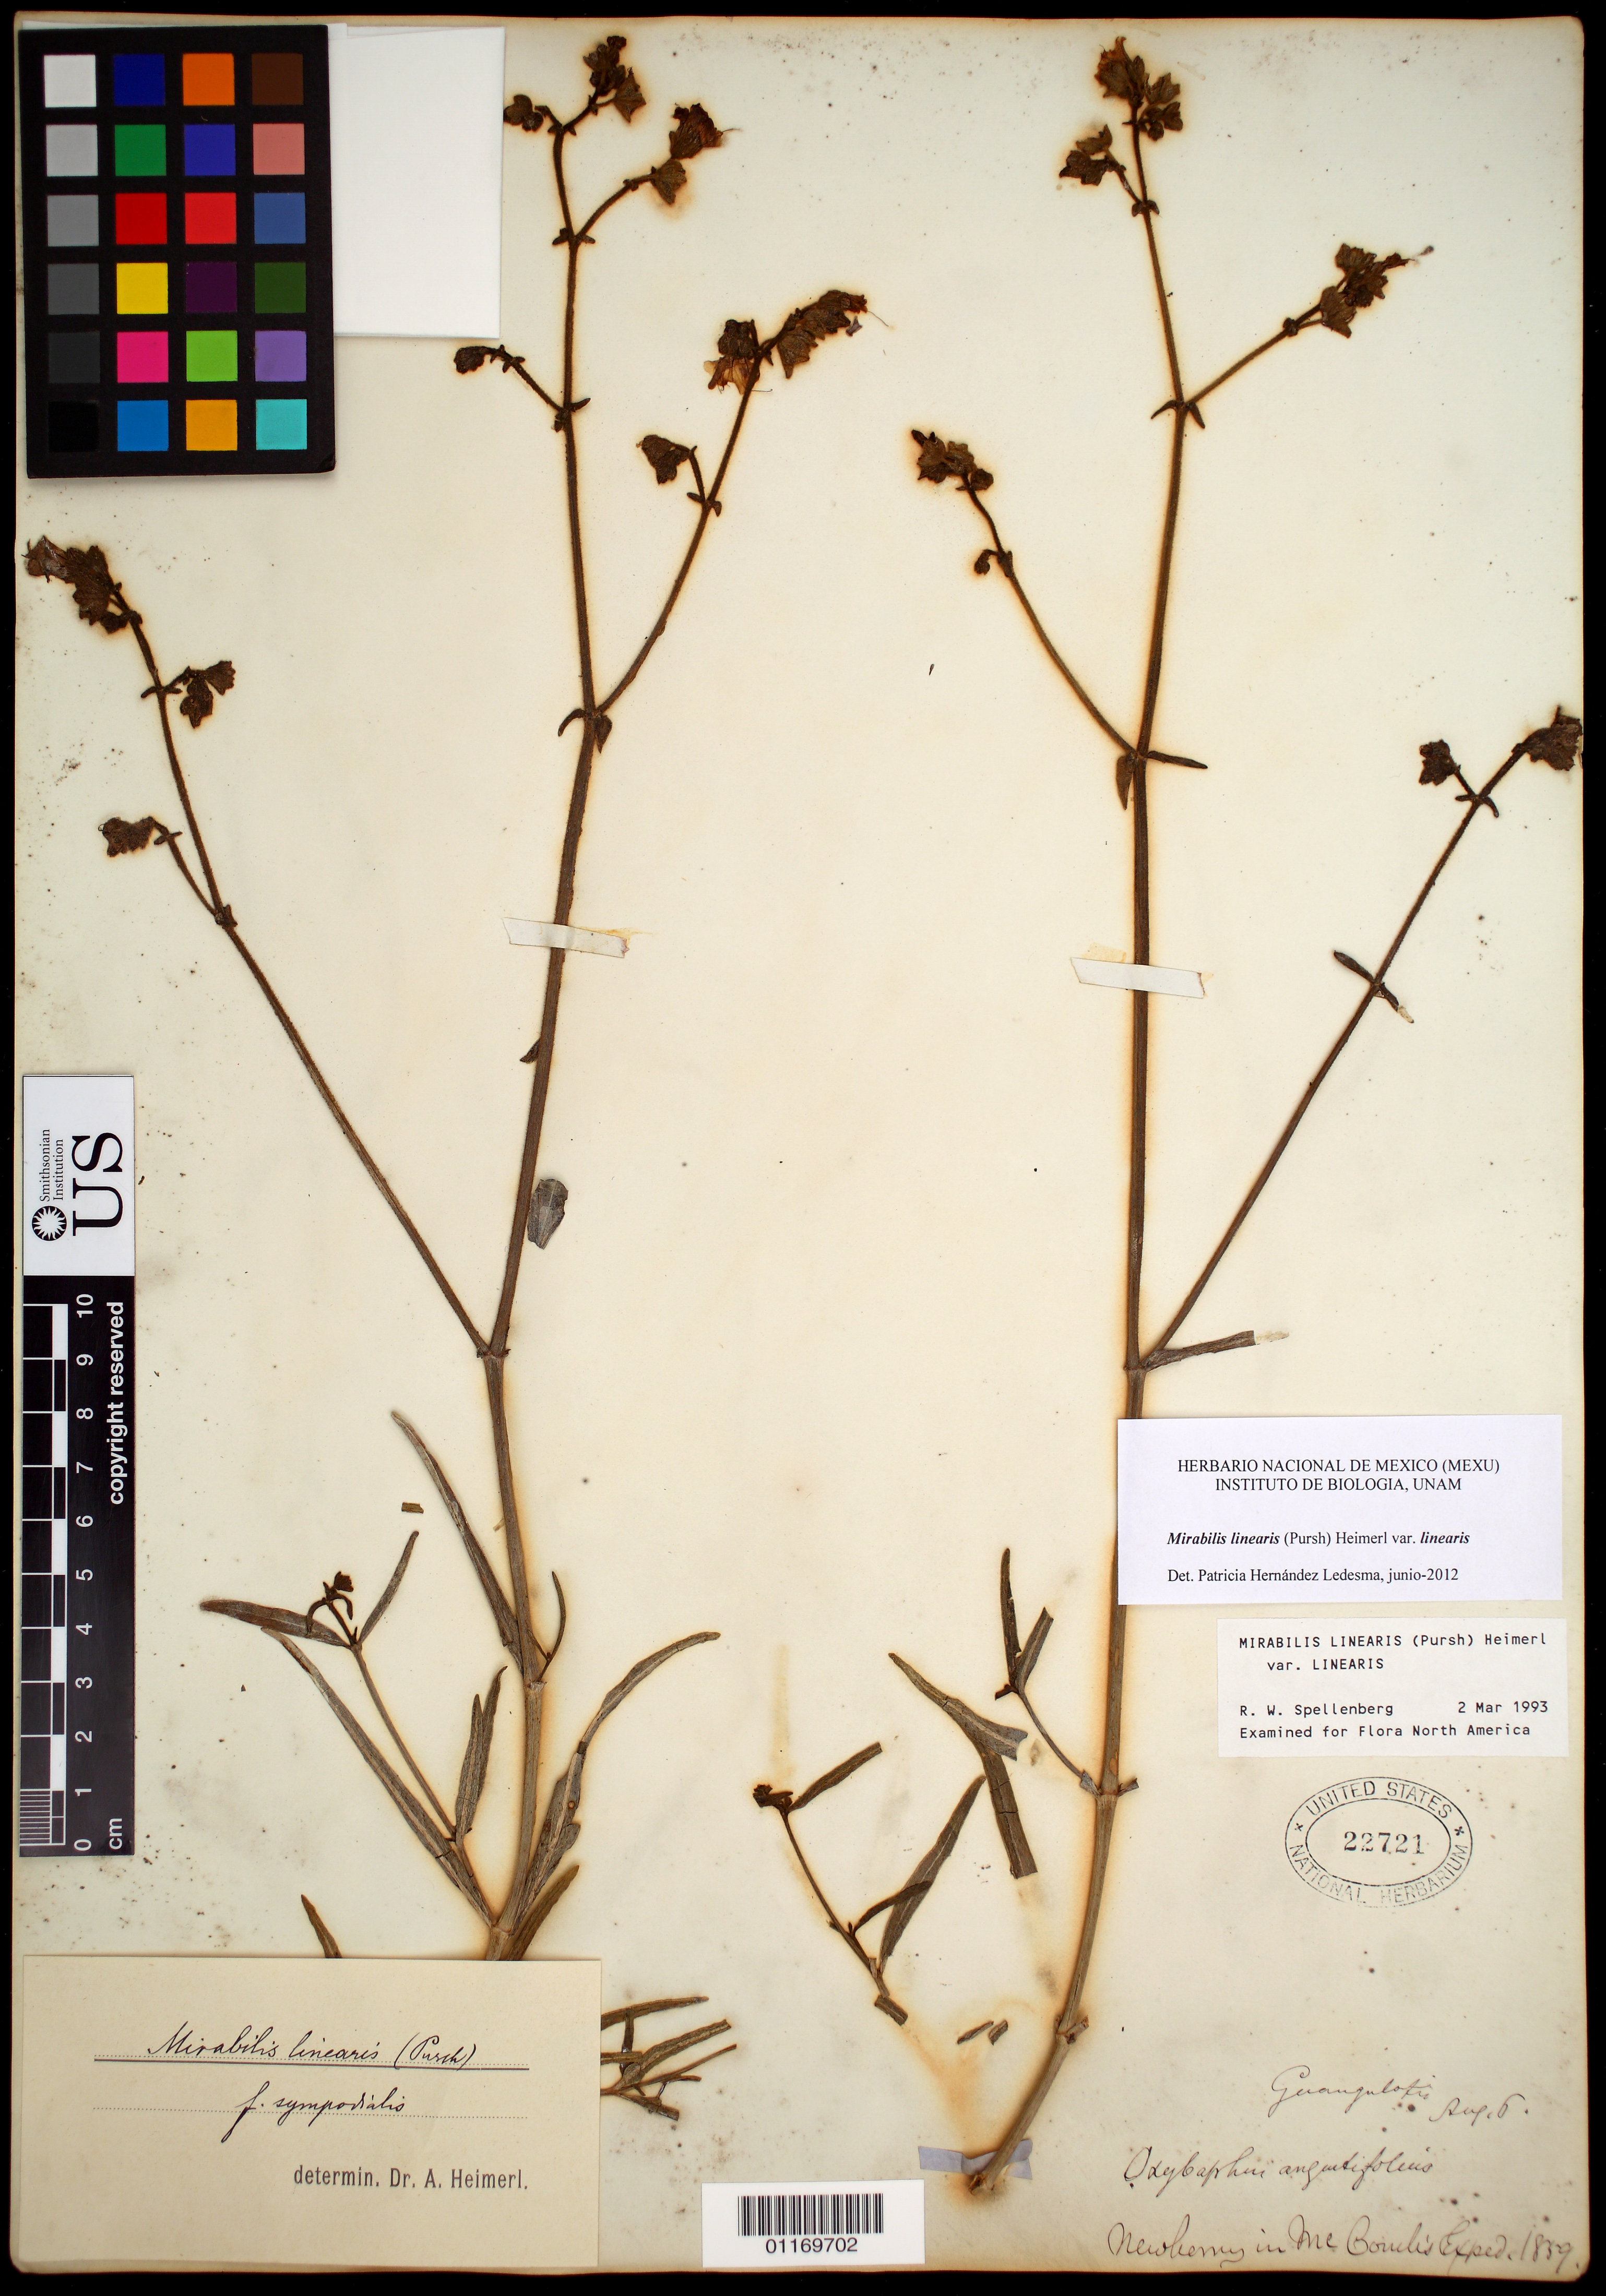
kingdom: Plantae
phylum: Tracheophyta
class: Magnoliopsida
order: Caryophyllales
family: Nyctaginaceae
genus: Mirabilis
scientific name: Mirabilis linearis var. linearis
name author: (Pursh) Heimerl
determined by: Hernández-Ledesma, Patricia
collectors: J. S. Newberry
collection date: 1859-08-06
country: United States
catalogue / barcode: US 22721